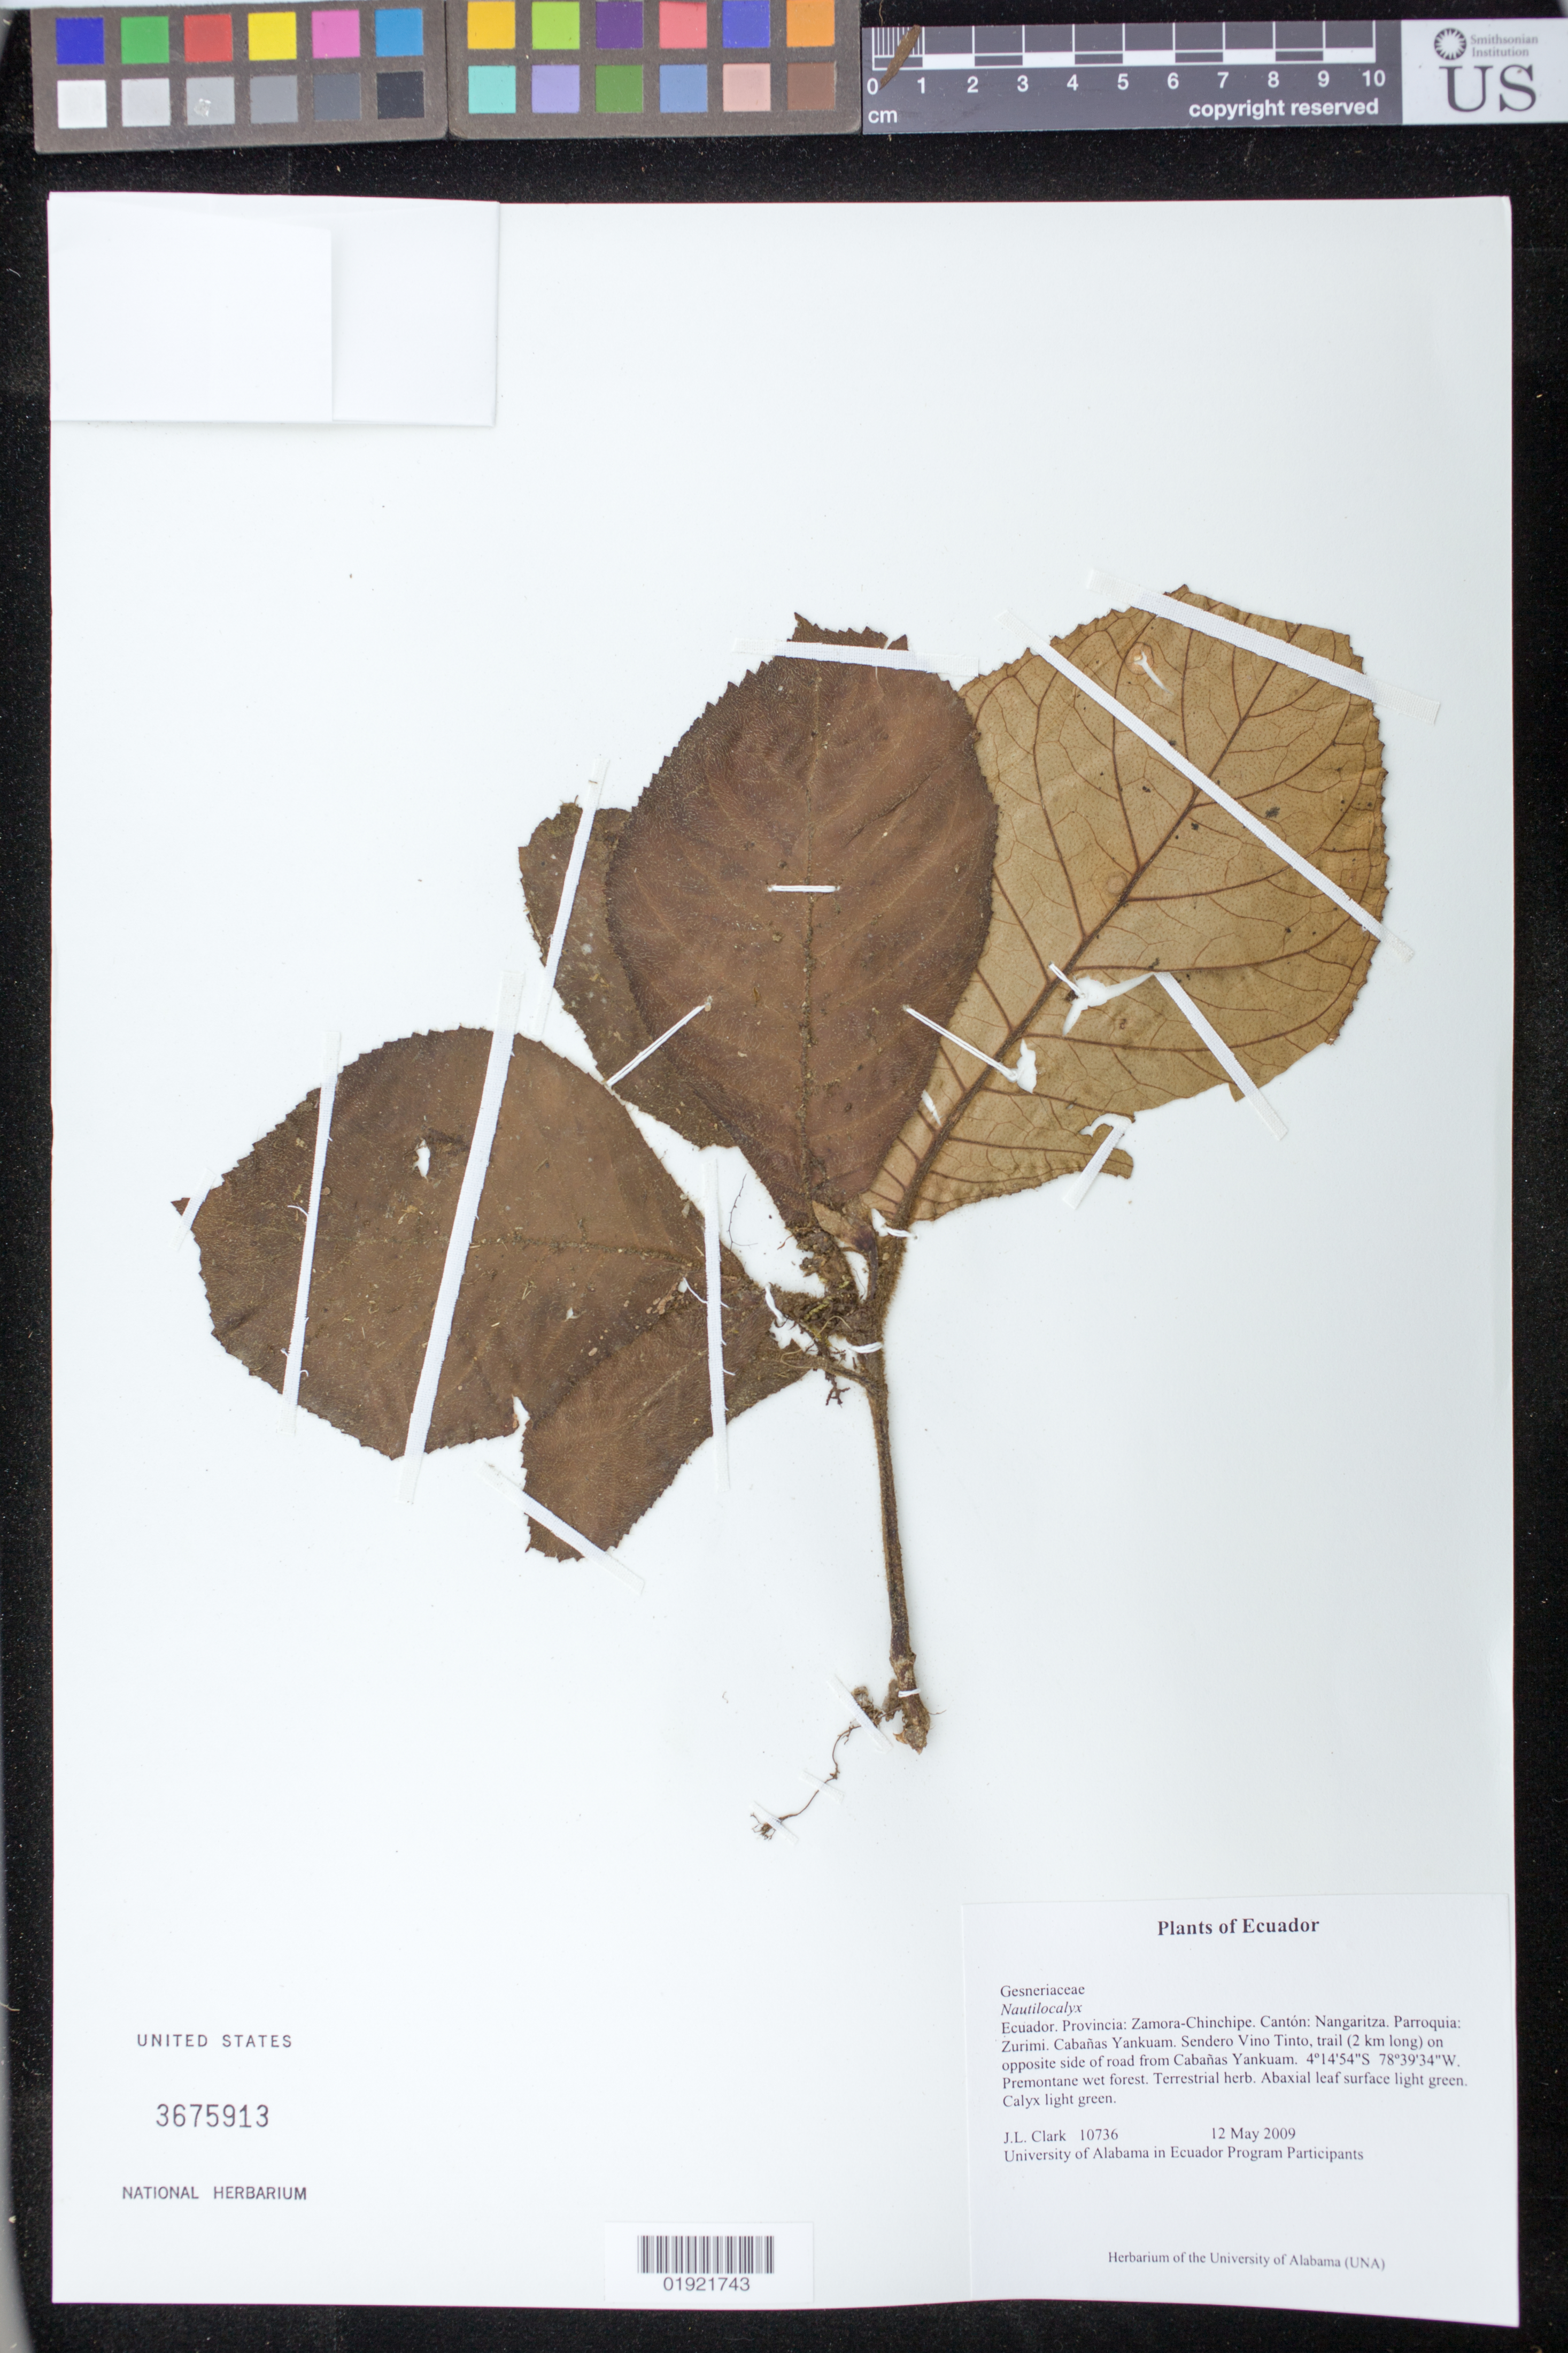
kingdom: Plantae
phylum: Tracheophyta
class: Magnoliopsida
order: Lamiales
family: Gesneriaceae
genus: Nautilocalyx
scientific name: Nautilocalyx sp.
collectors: J. L. Clark & University of Alabama in Ecuador Program participants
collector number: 10736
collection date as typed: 12 May 2009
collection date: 2009-05-12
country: Ecuador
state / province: Zamora-Chinchipe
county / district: Nangaritza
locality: Parroquia: Zurimi. Cabanas Yankuam. Sendero Vino Tinto, trail (2 km long) on opposite side of road from Cabanas Yankuam.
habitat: Premontane wet forest.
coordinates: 4 14 54 S, 78 39 34 W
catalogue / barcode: US 3675913